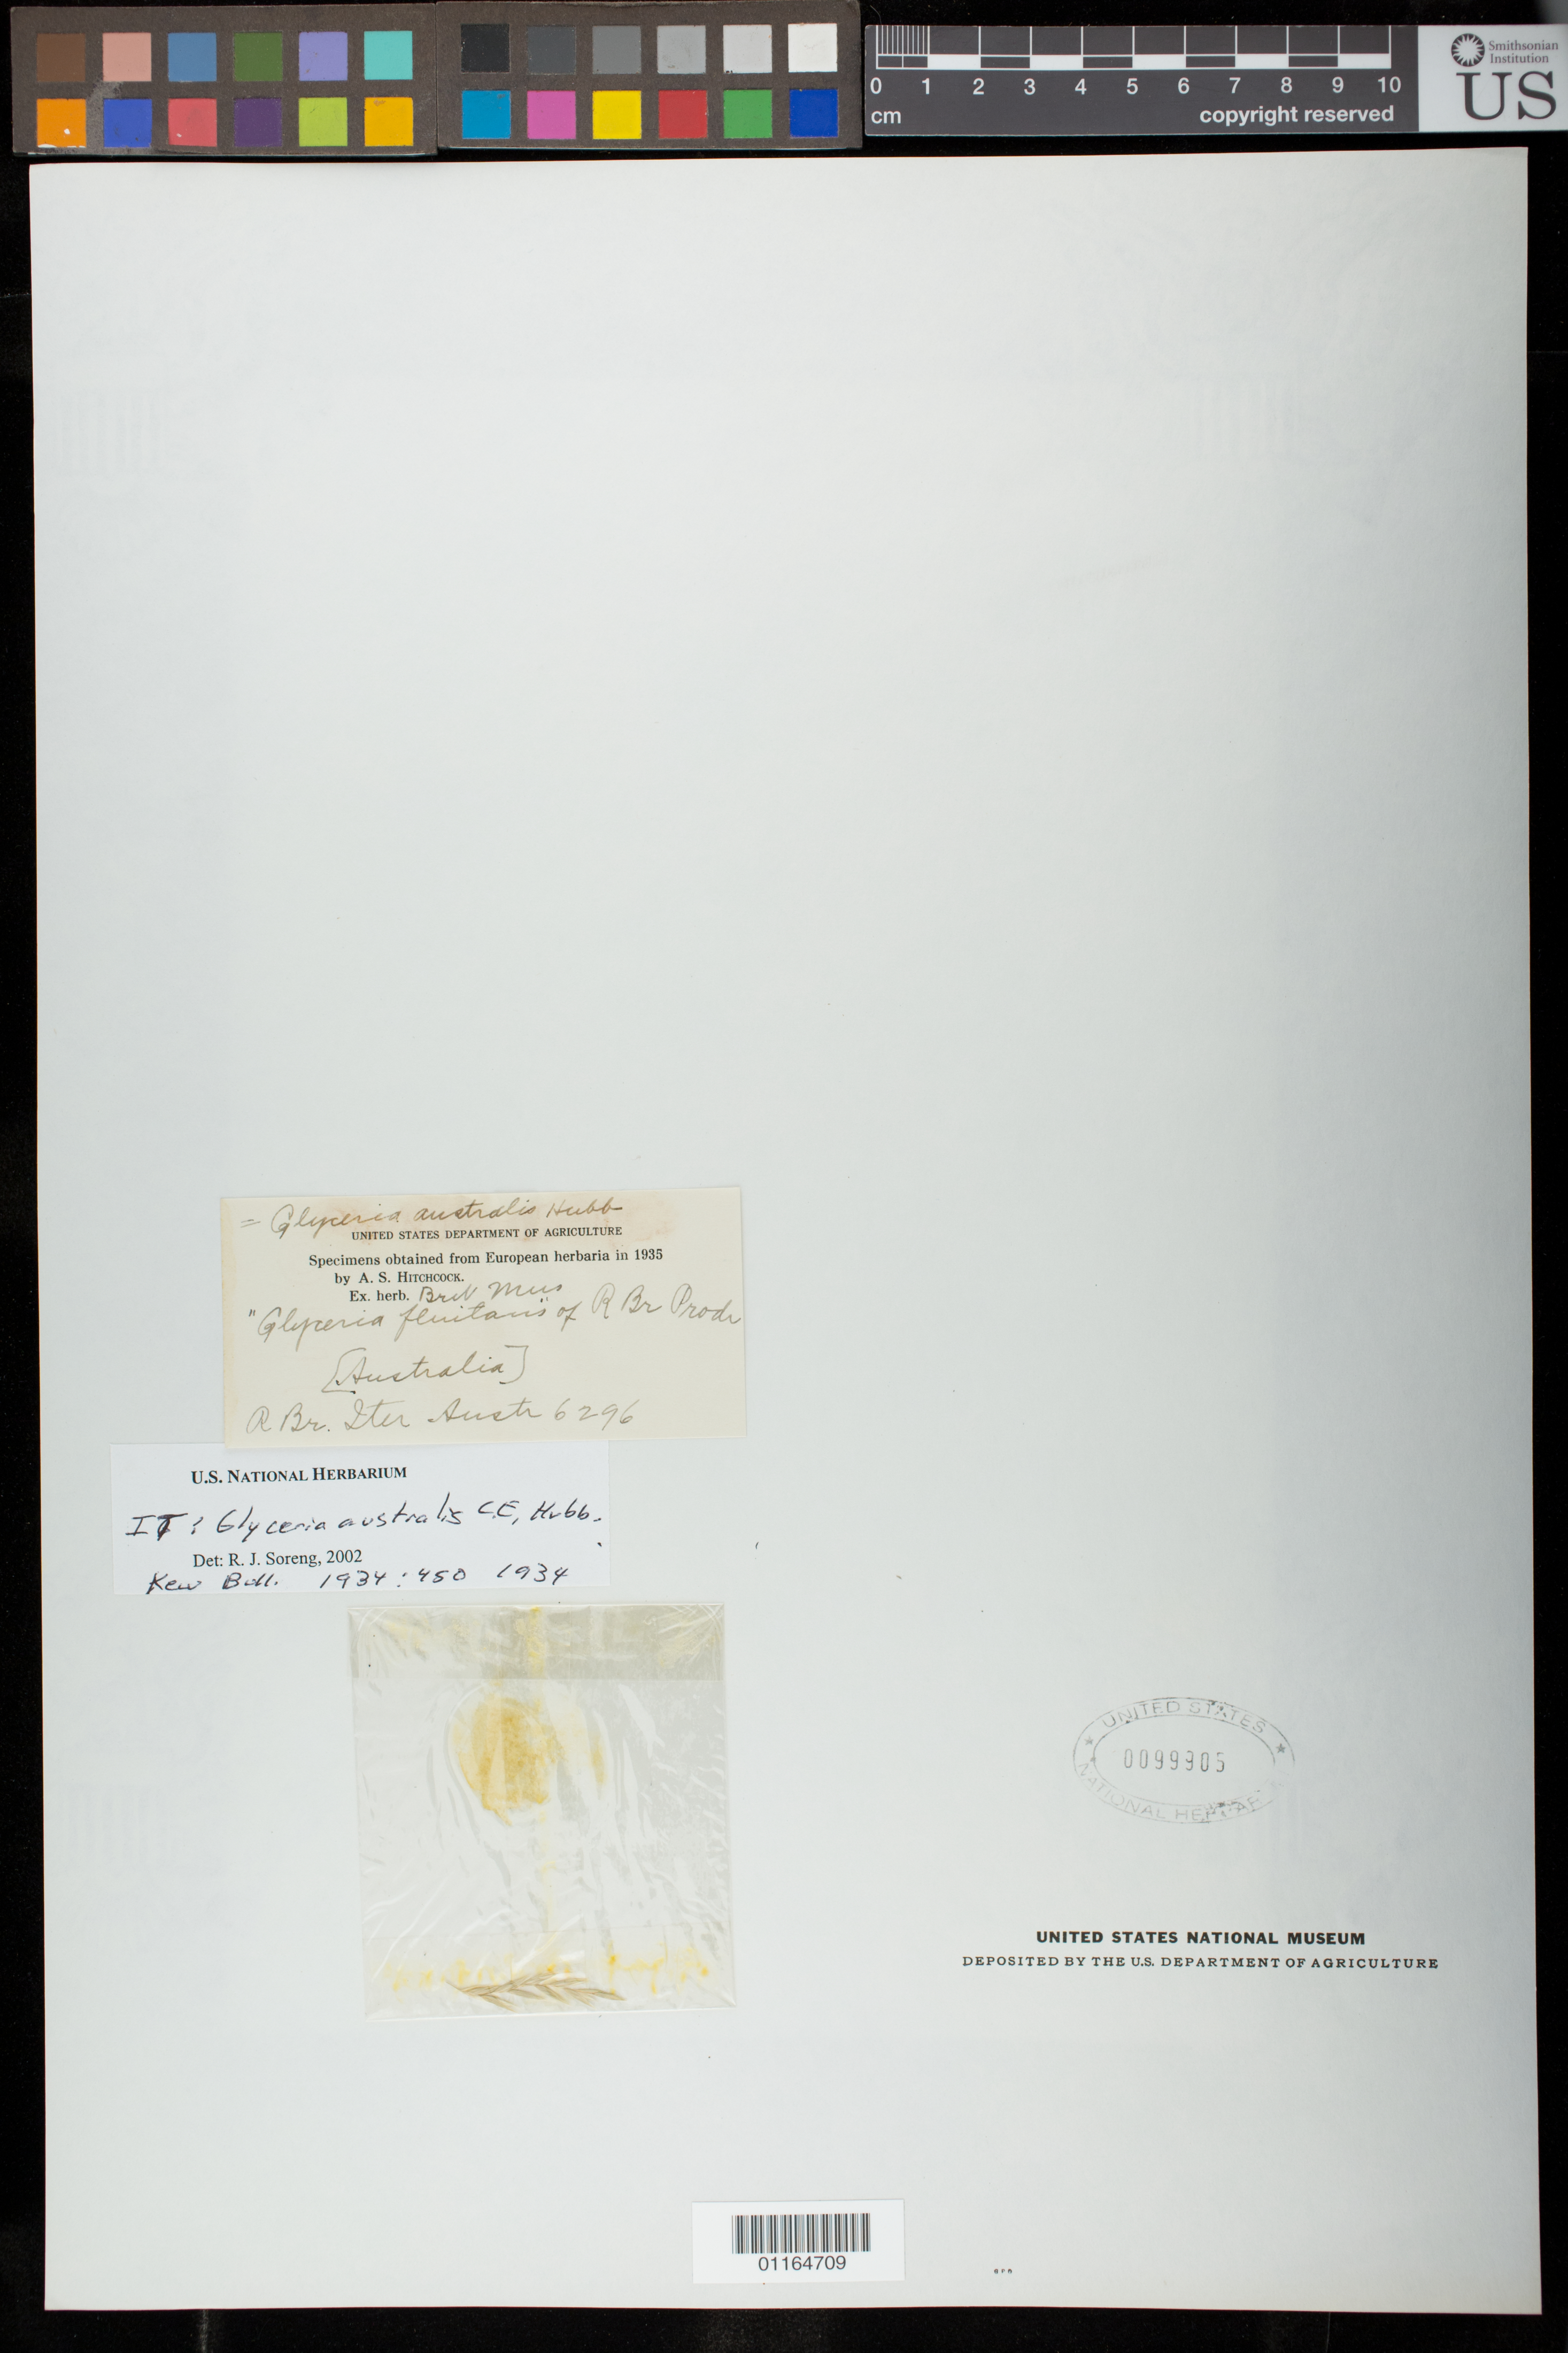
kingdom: Plantae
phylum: Tracheophyta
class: Liliopsida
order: Poales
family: Poaceae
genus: Glyceria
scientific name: Glyceria australis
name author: C.E. Hubb.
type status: Isotype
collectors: W. T. Aiton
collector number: Iter Austr. 6296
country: Australia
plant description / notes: Fragmentary material of type specimen ex herb. British Museum (BM)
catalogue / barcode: US 99905